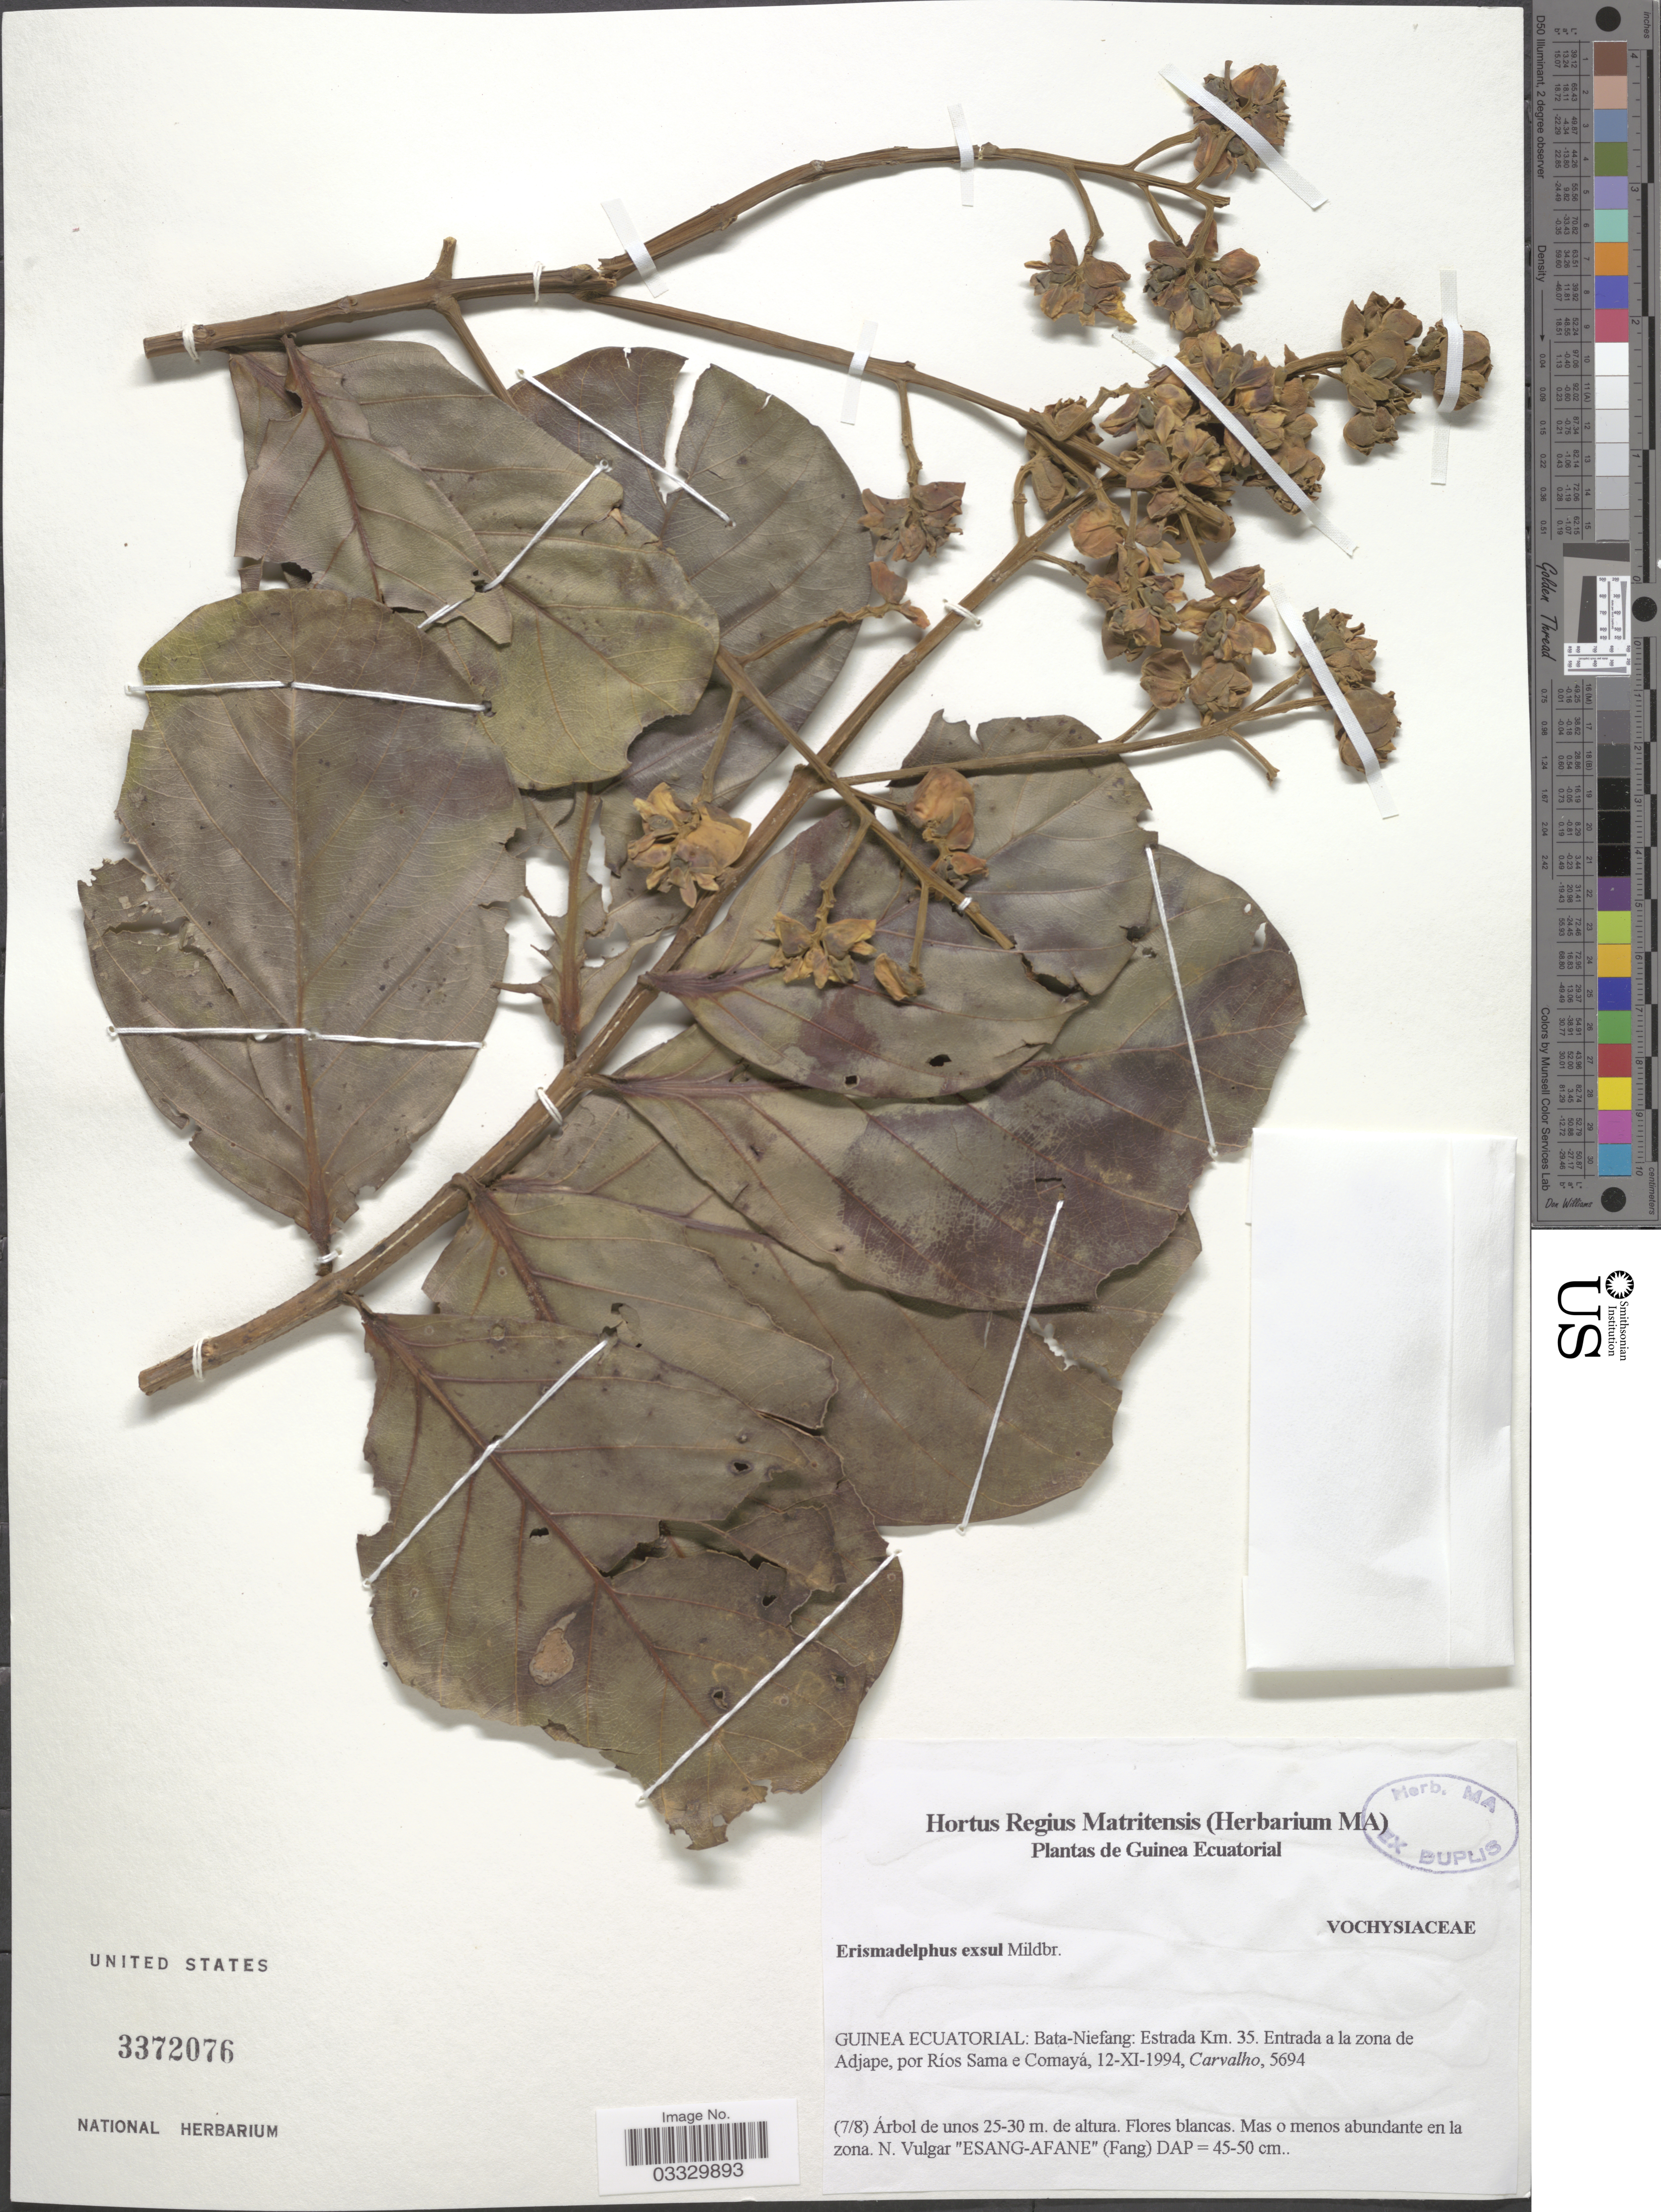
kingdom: Plantae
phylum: Tracheophyta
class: Magnoliopsida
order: Myrtales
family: Vochysiaceae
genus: Erismadelphus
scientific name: Erismadelphus exsul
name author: Mildbr.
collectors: Carvalho, --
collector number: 5694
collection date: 1994-11-12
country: Equatorial Guinea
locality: Guinea Ecuatorial: Bata-Niefang: Estrada Km. 35. Entrada a la zona de Adjape, por Ríos Sama e Comayá.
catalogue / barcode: US 3372076